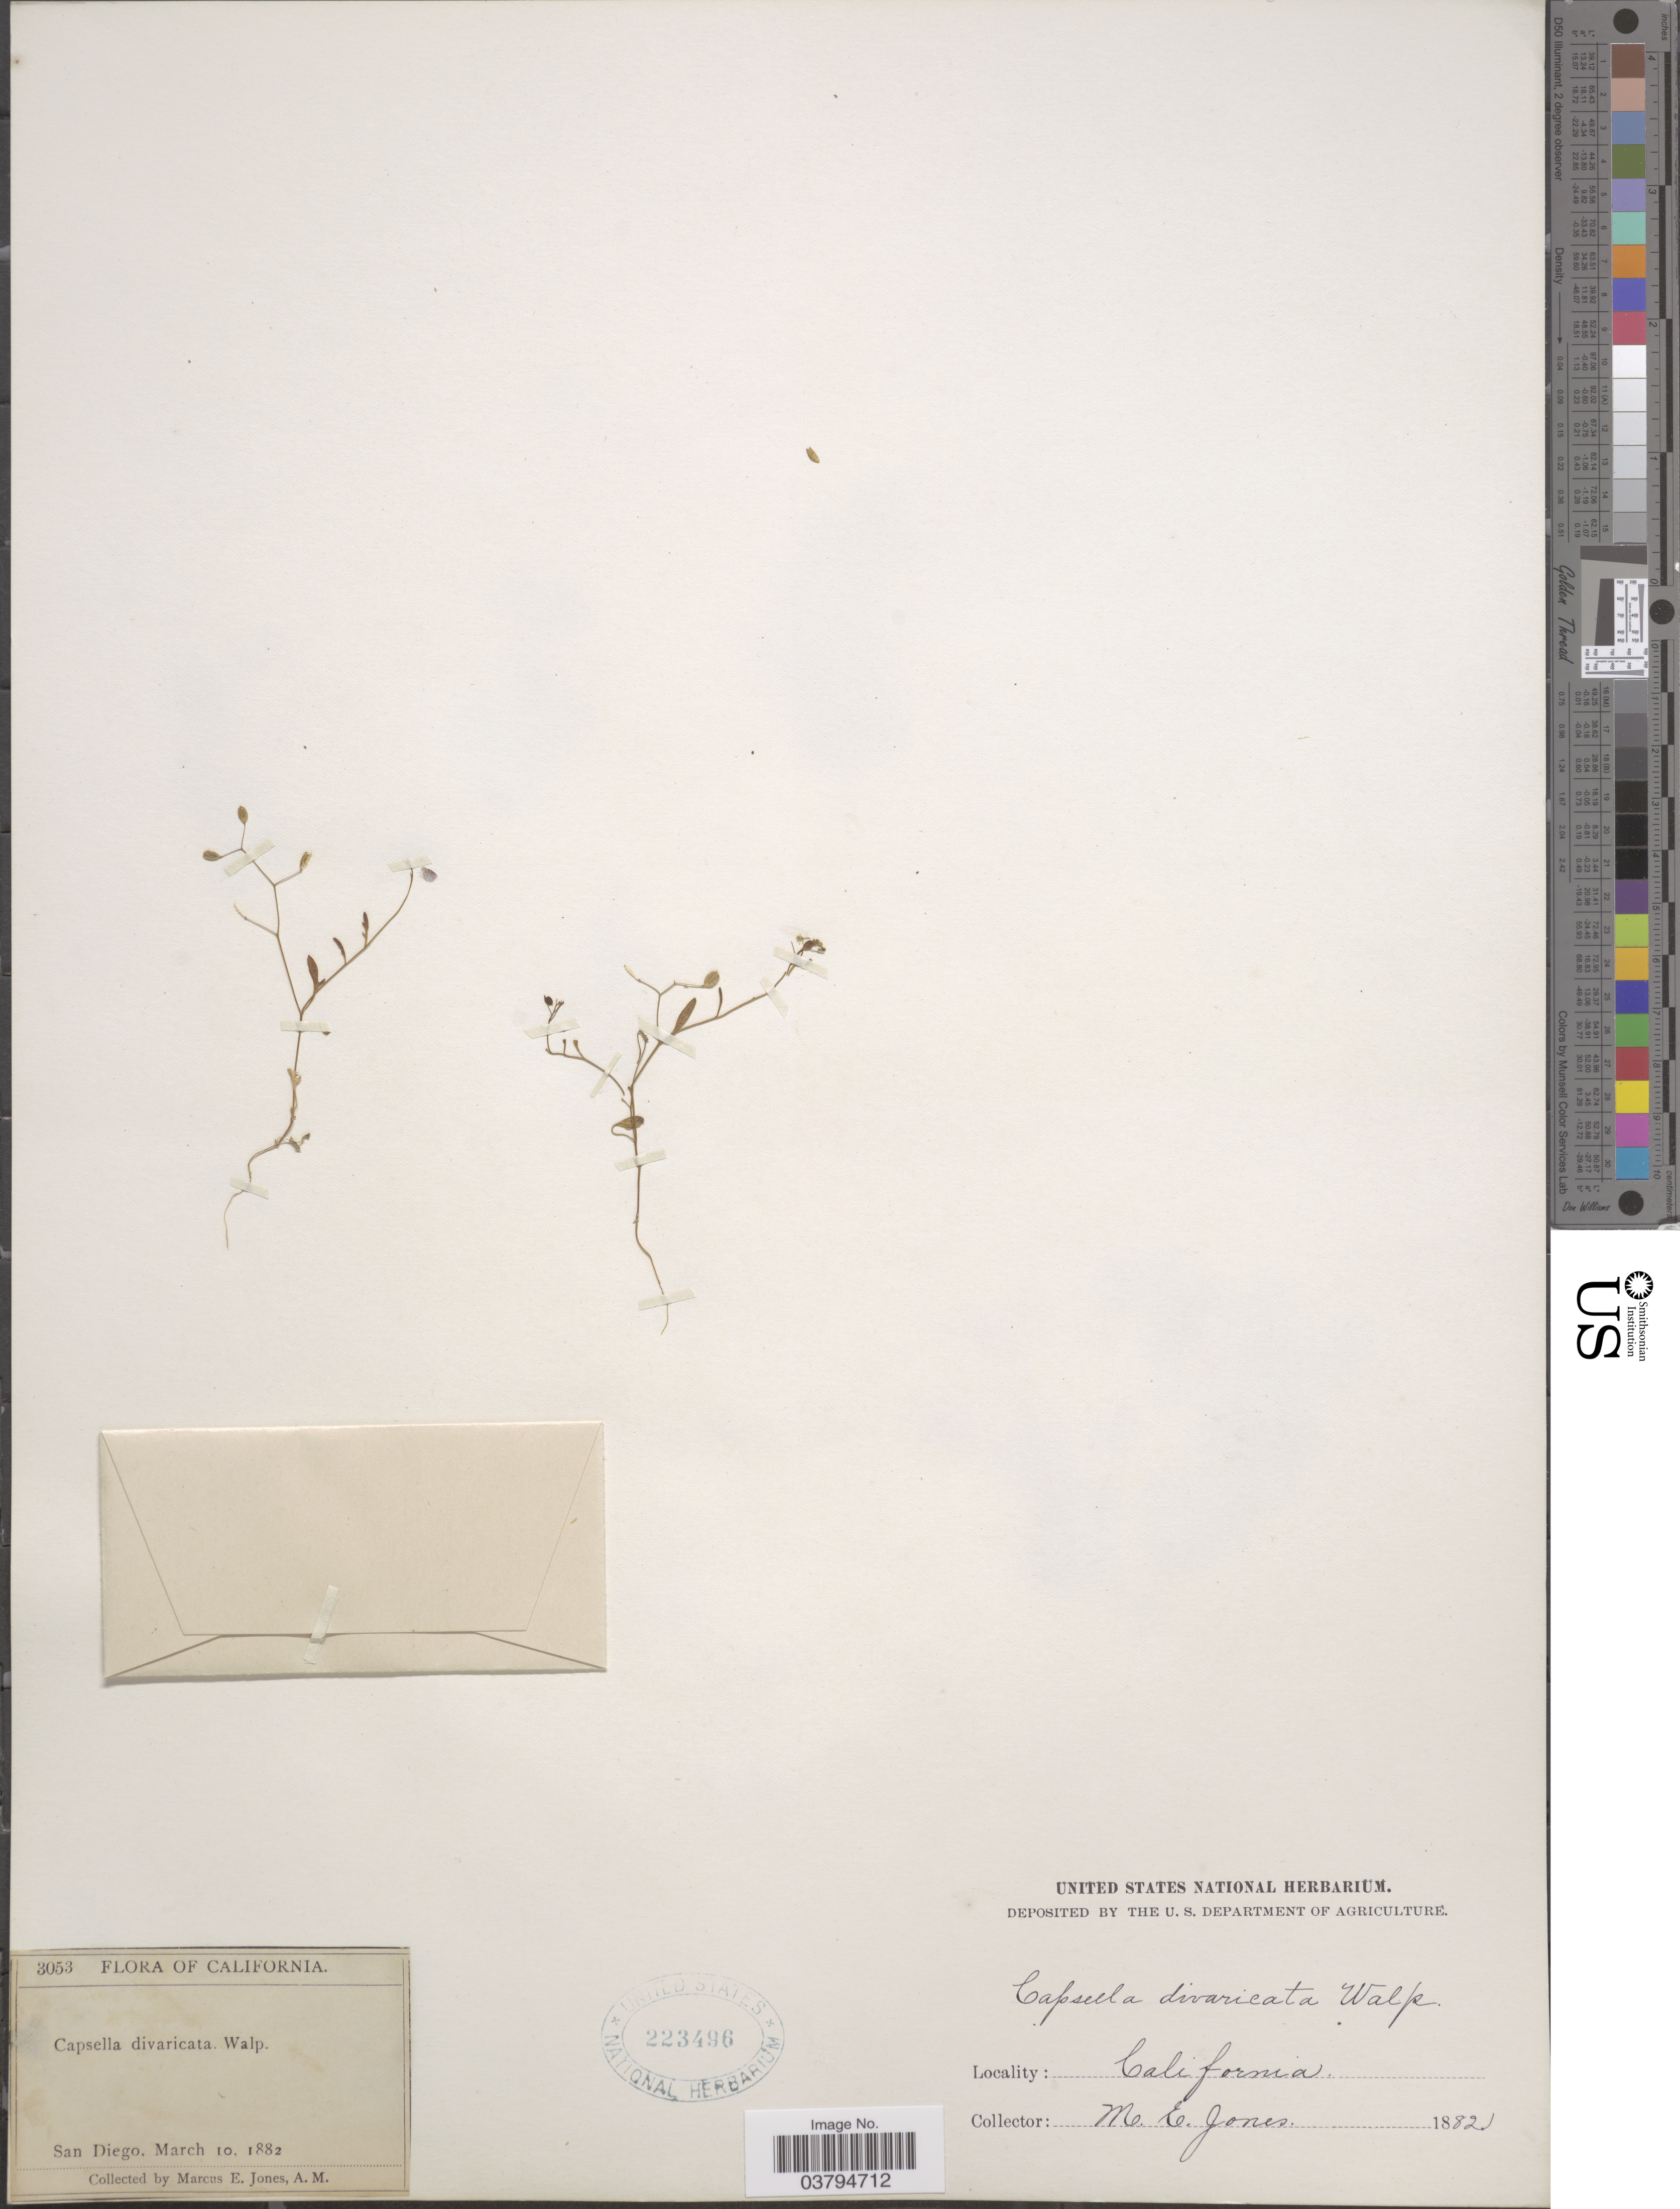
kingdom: Plantae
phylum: Tracheophyta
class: Magnoliopsida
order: Brassicales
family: Brassicaceae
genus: Hornungia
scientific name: Hornungia procumbens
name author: (L.) Hayek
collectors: M. E. Jones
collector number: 3053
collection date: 1882-03-10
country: United States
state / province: California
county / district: San Diego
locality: San Diego.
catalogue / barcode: US 223496